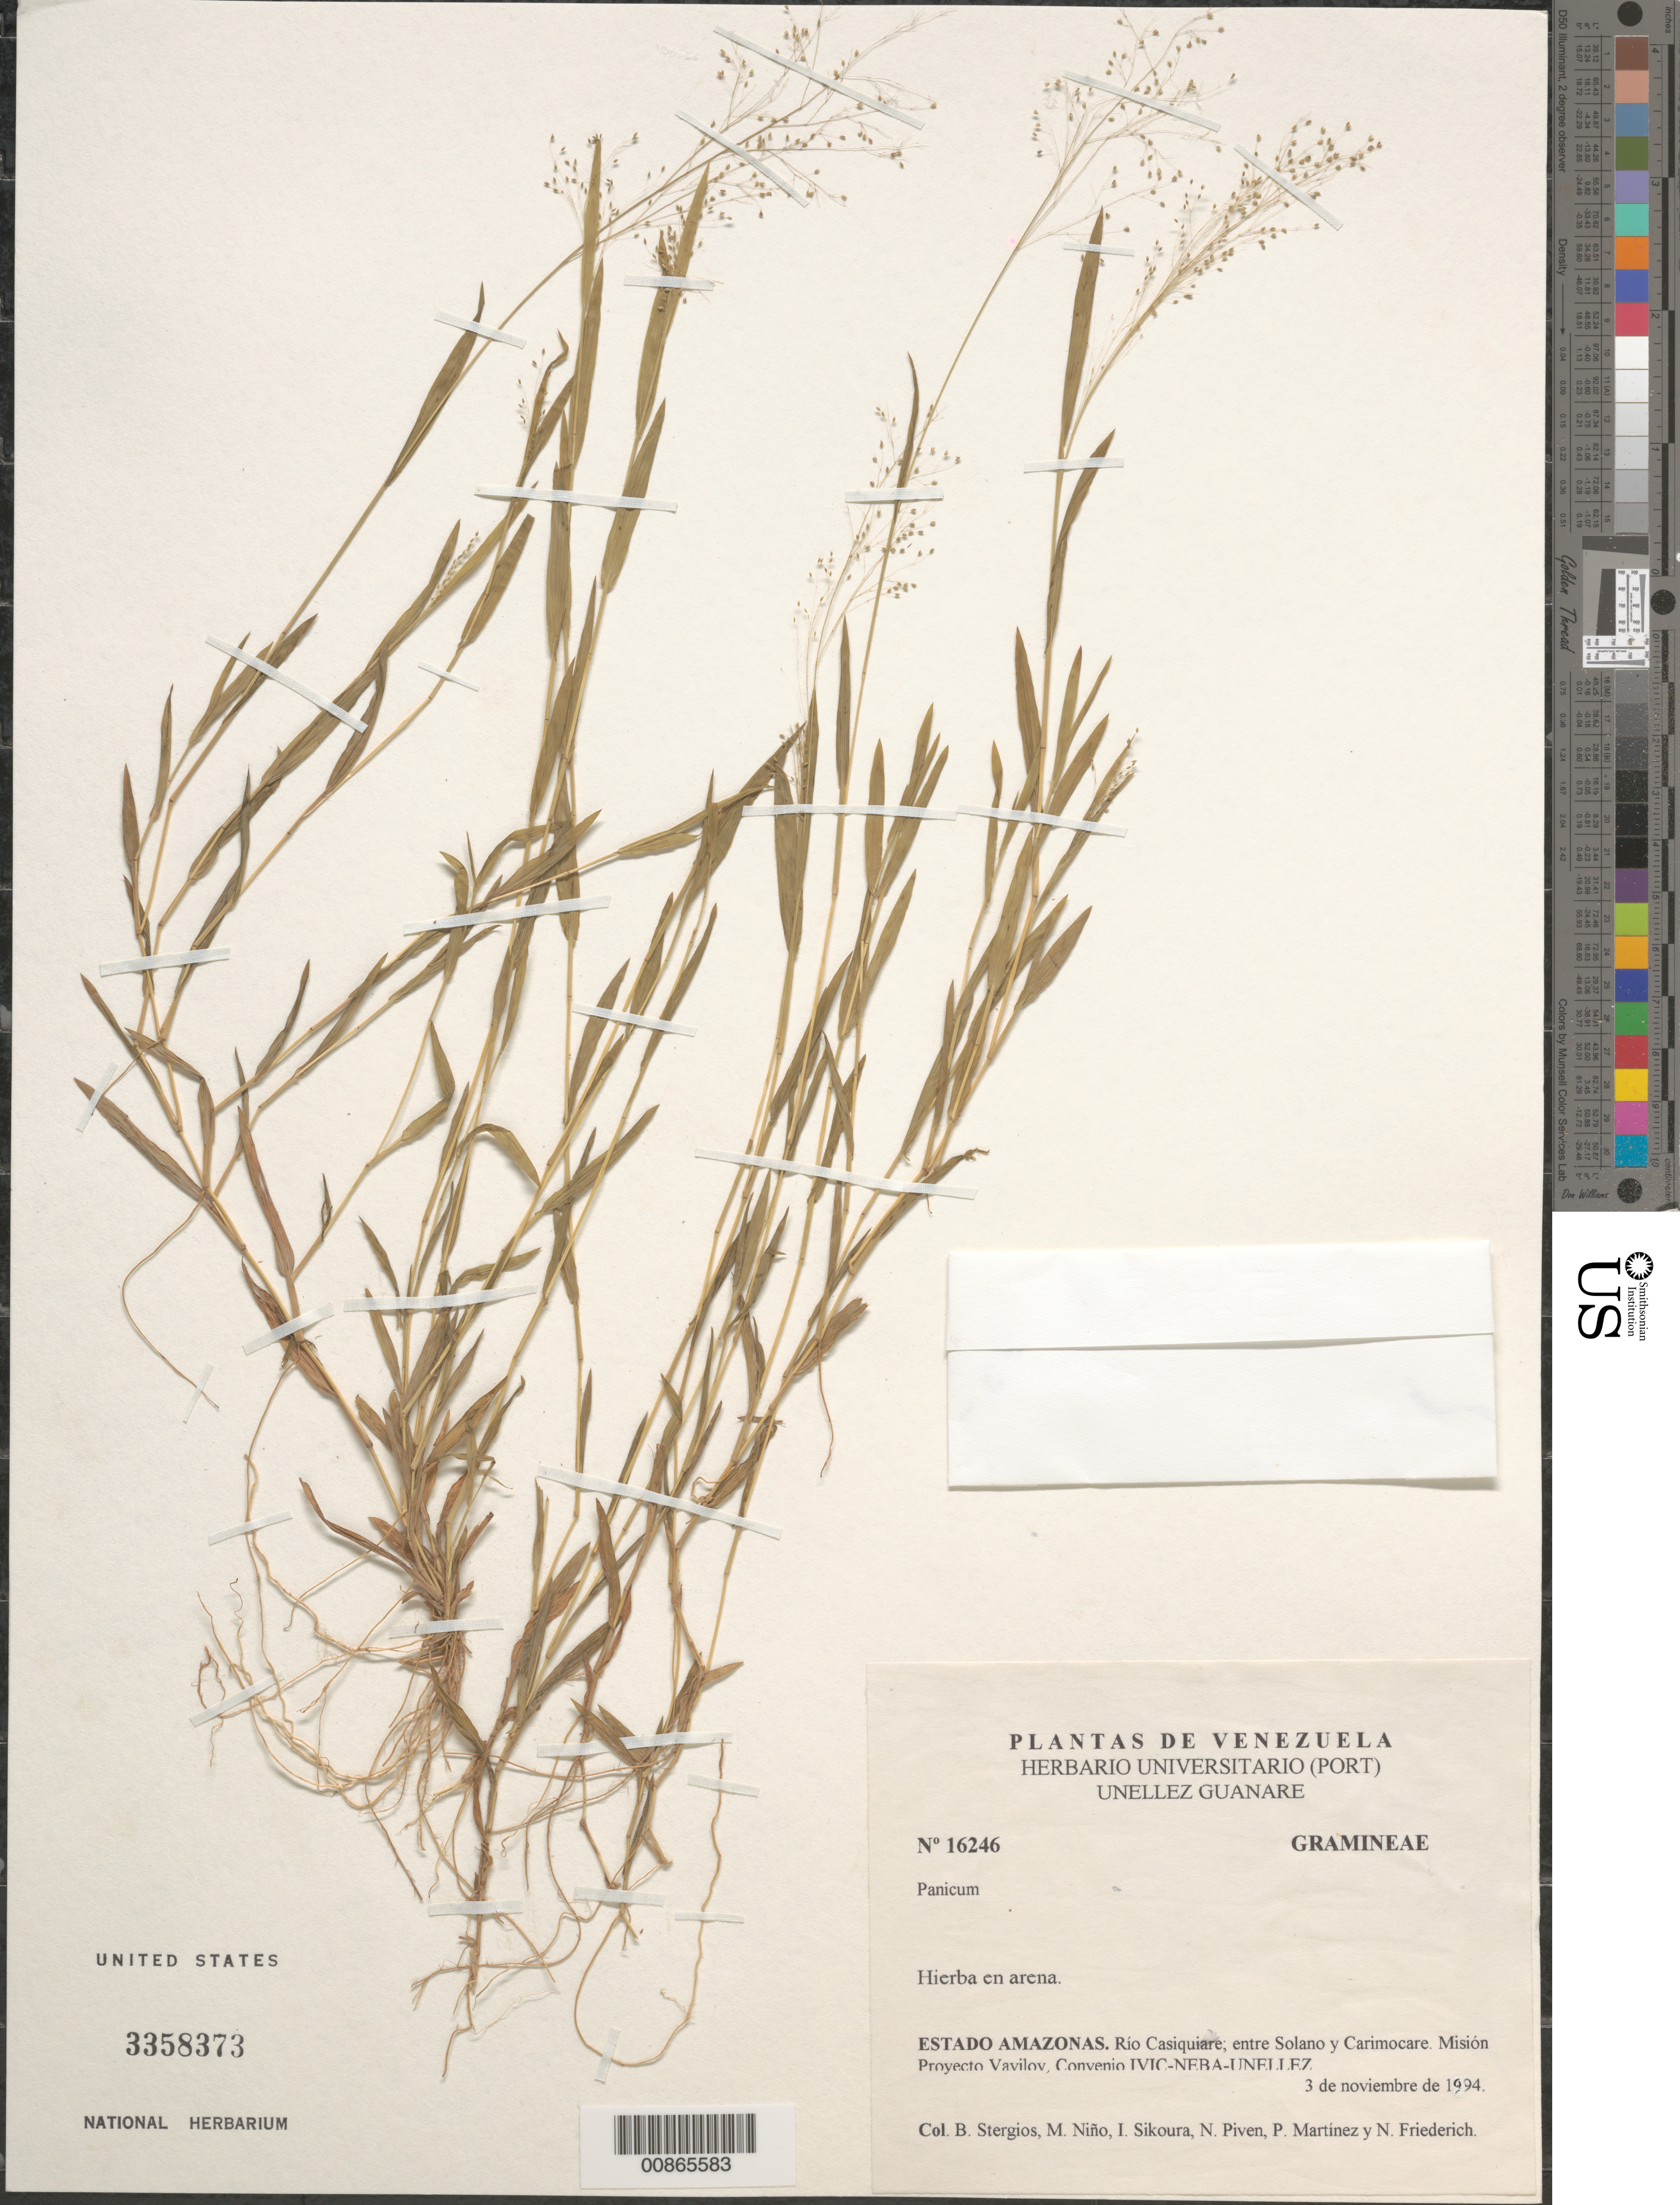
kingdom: Plantae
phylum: Tracheophyta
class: Liliopsida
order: Poales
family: Poaceae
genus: Panicum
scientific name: Panicum sp.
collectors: B. G. Stergios, S. M. Niño, I. Sikoura, N. Piven, P. Martinez & N. Friederich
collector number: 16246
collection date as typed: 3-Nov-94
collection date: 1994-11-03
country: Venezuela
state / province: Amazonas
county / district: Río Negro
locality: Río Casiquiare, between Solano & Carimocare. Mission Proyecto Vavilov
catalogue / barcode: US 3358373